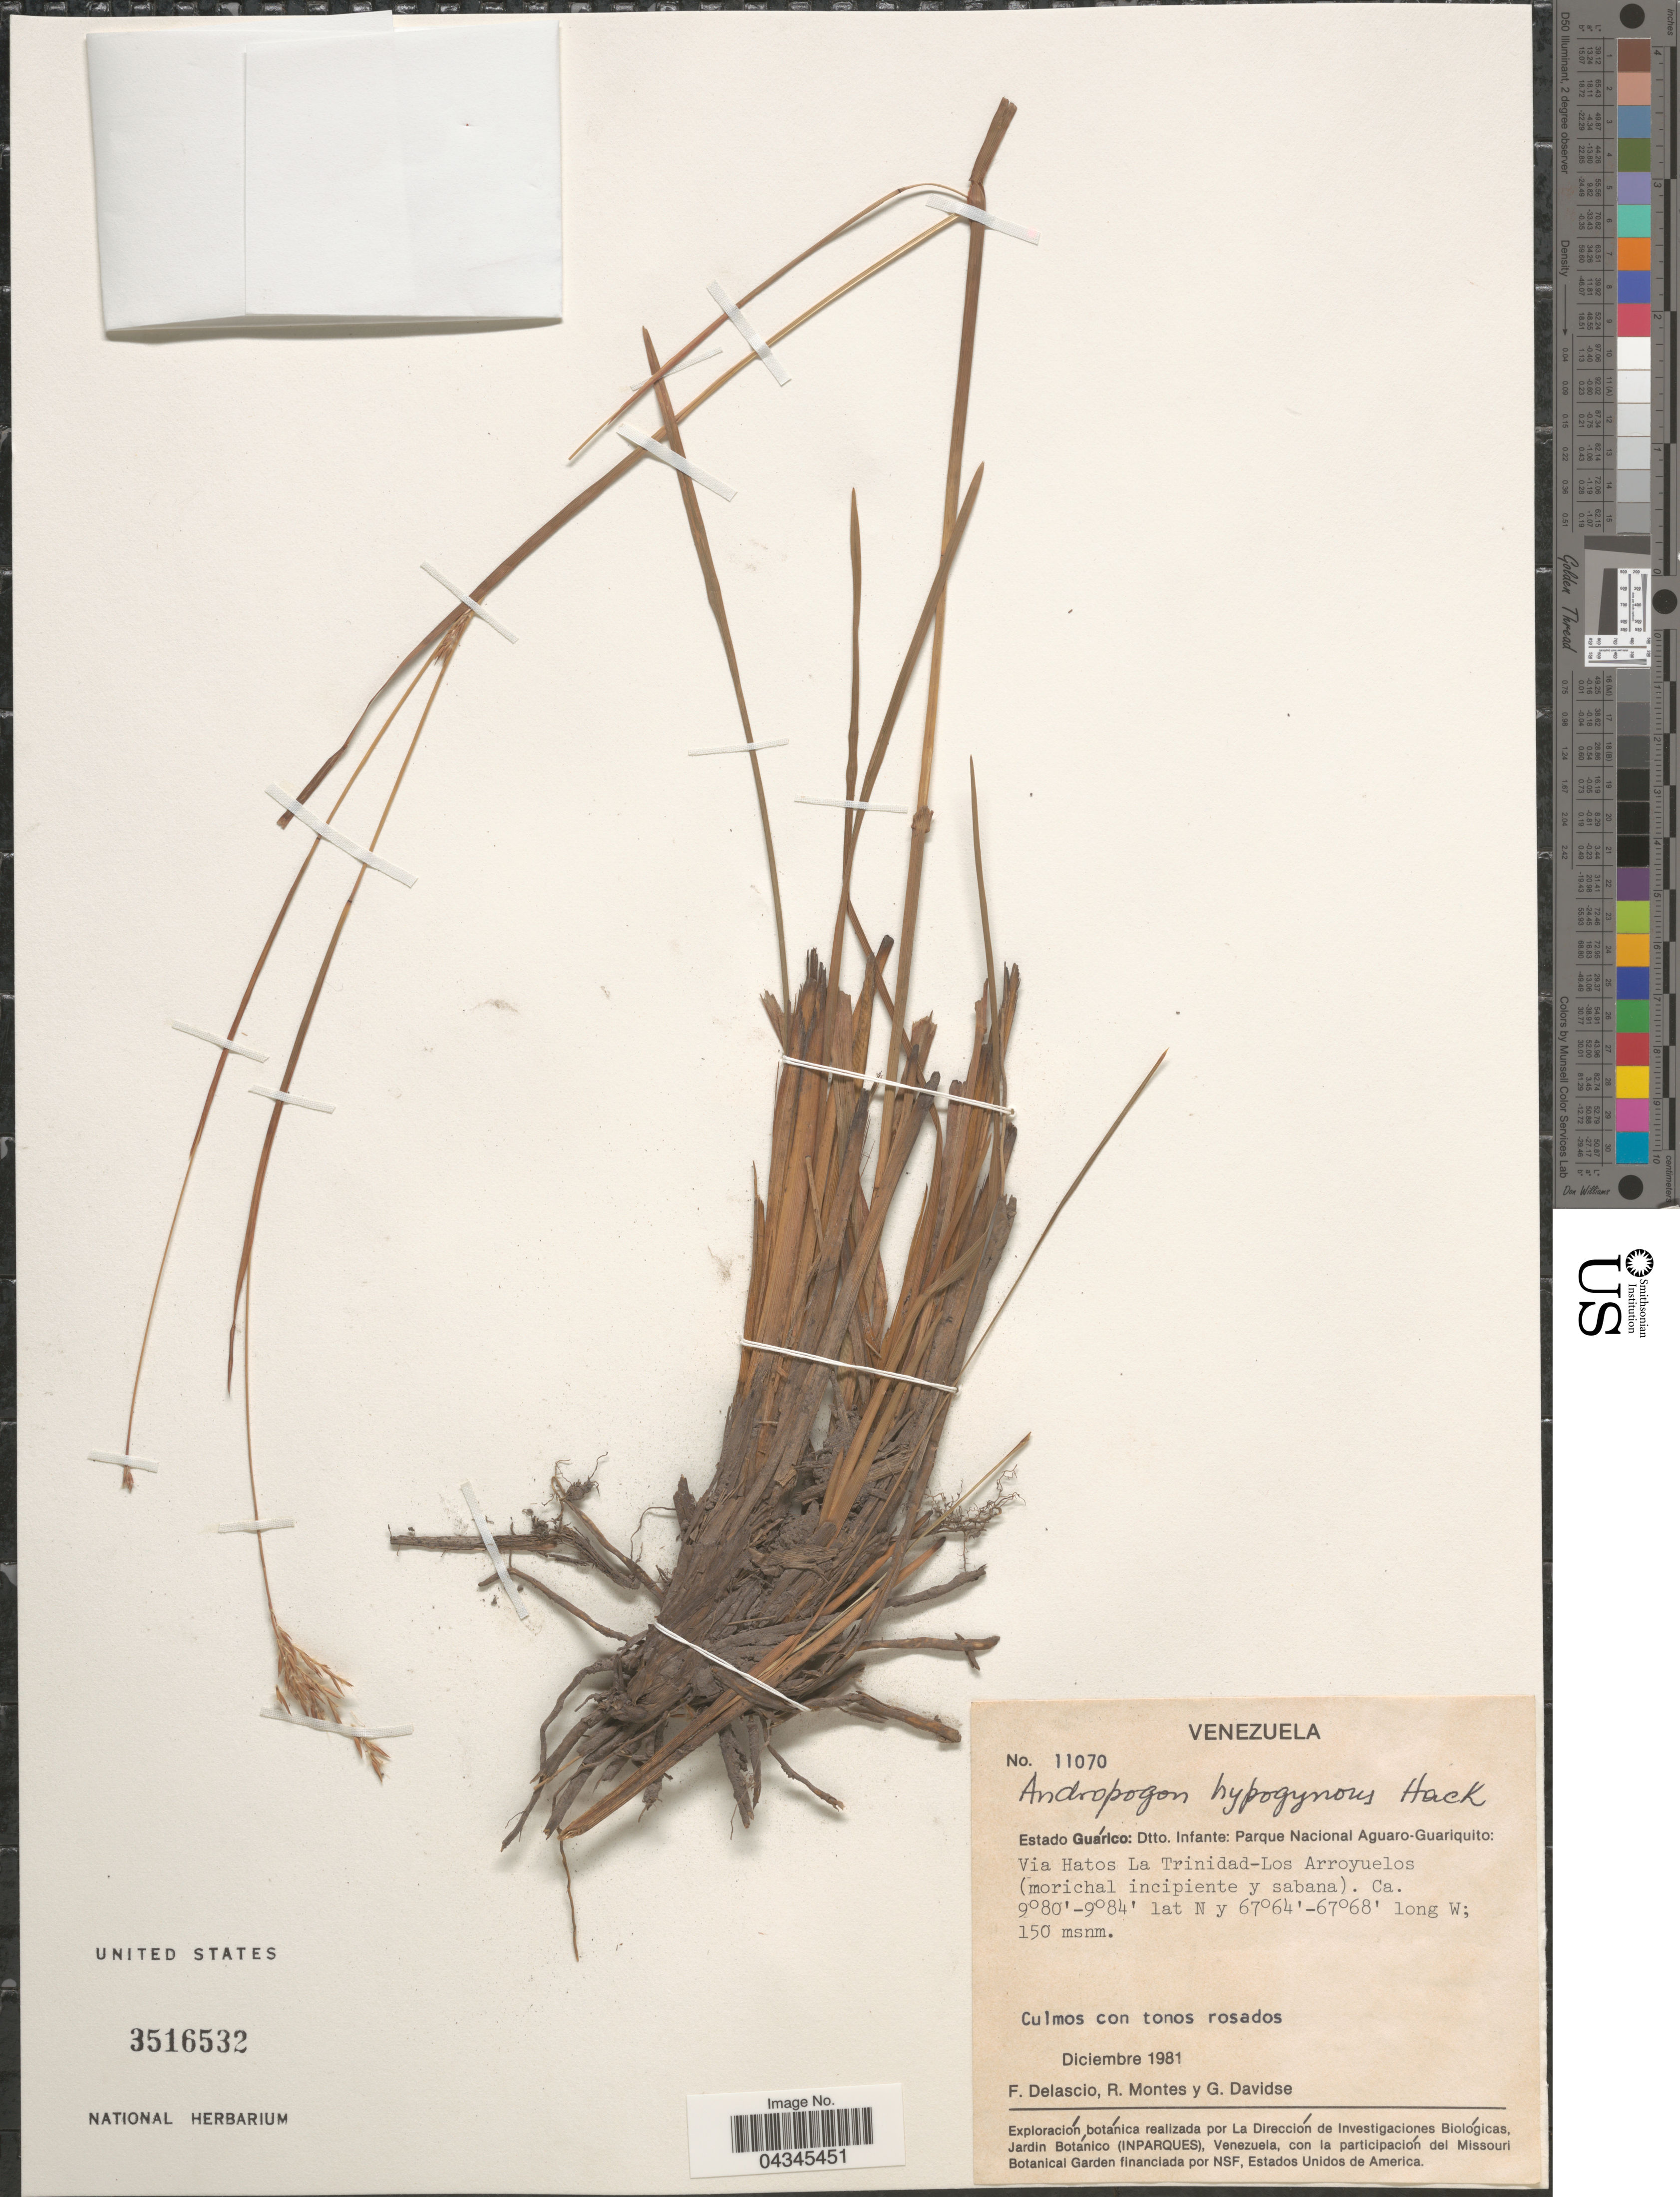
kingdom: Plantae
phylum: Tracheophyta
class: Liliopsida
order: Poales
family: Poaceae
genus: Andropogon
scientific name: Andropogon hypogynus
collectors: F. Delascio C., R. Montes & G. Davidse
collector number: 11070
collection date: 1981-12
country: Venezuela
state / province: Guarico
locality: Dtto. Infante: Parque Nacional Aguaro-Guariquito: Via Hatos La Trinidad-Los Arroyuelos (morichal incipiente y sabana).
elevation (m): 150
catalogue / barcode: US 3516532